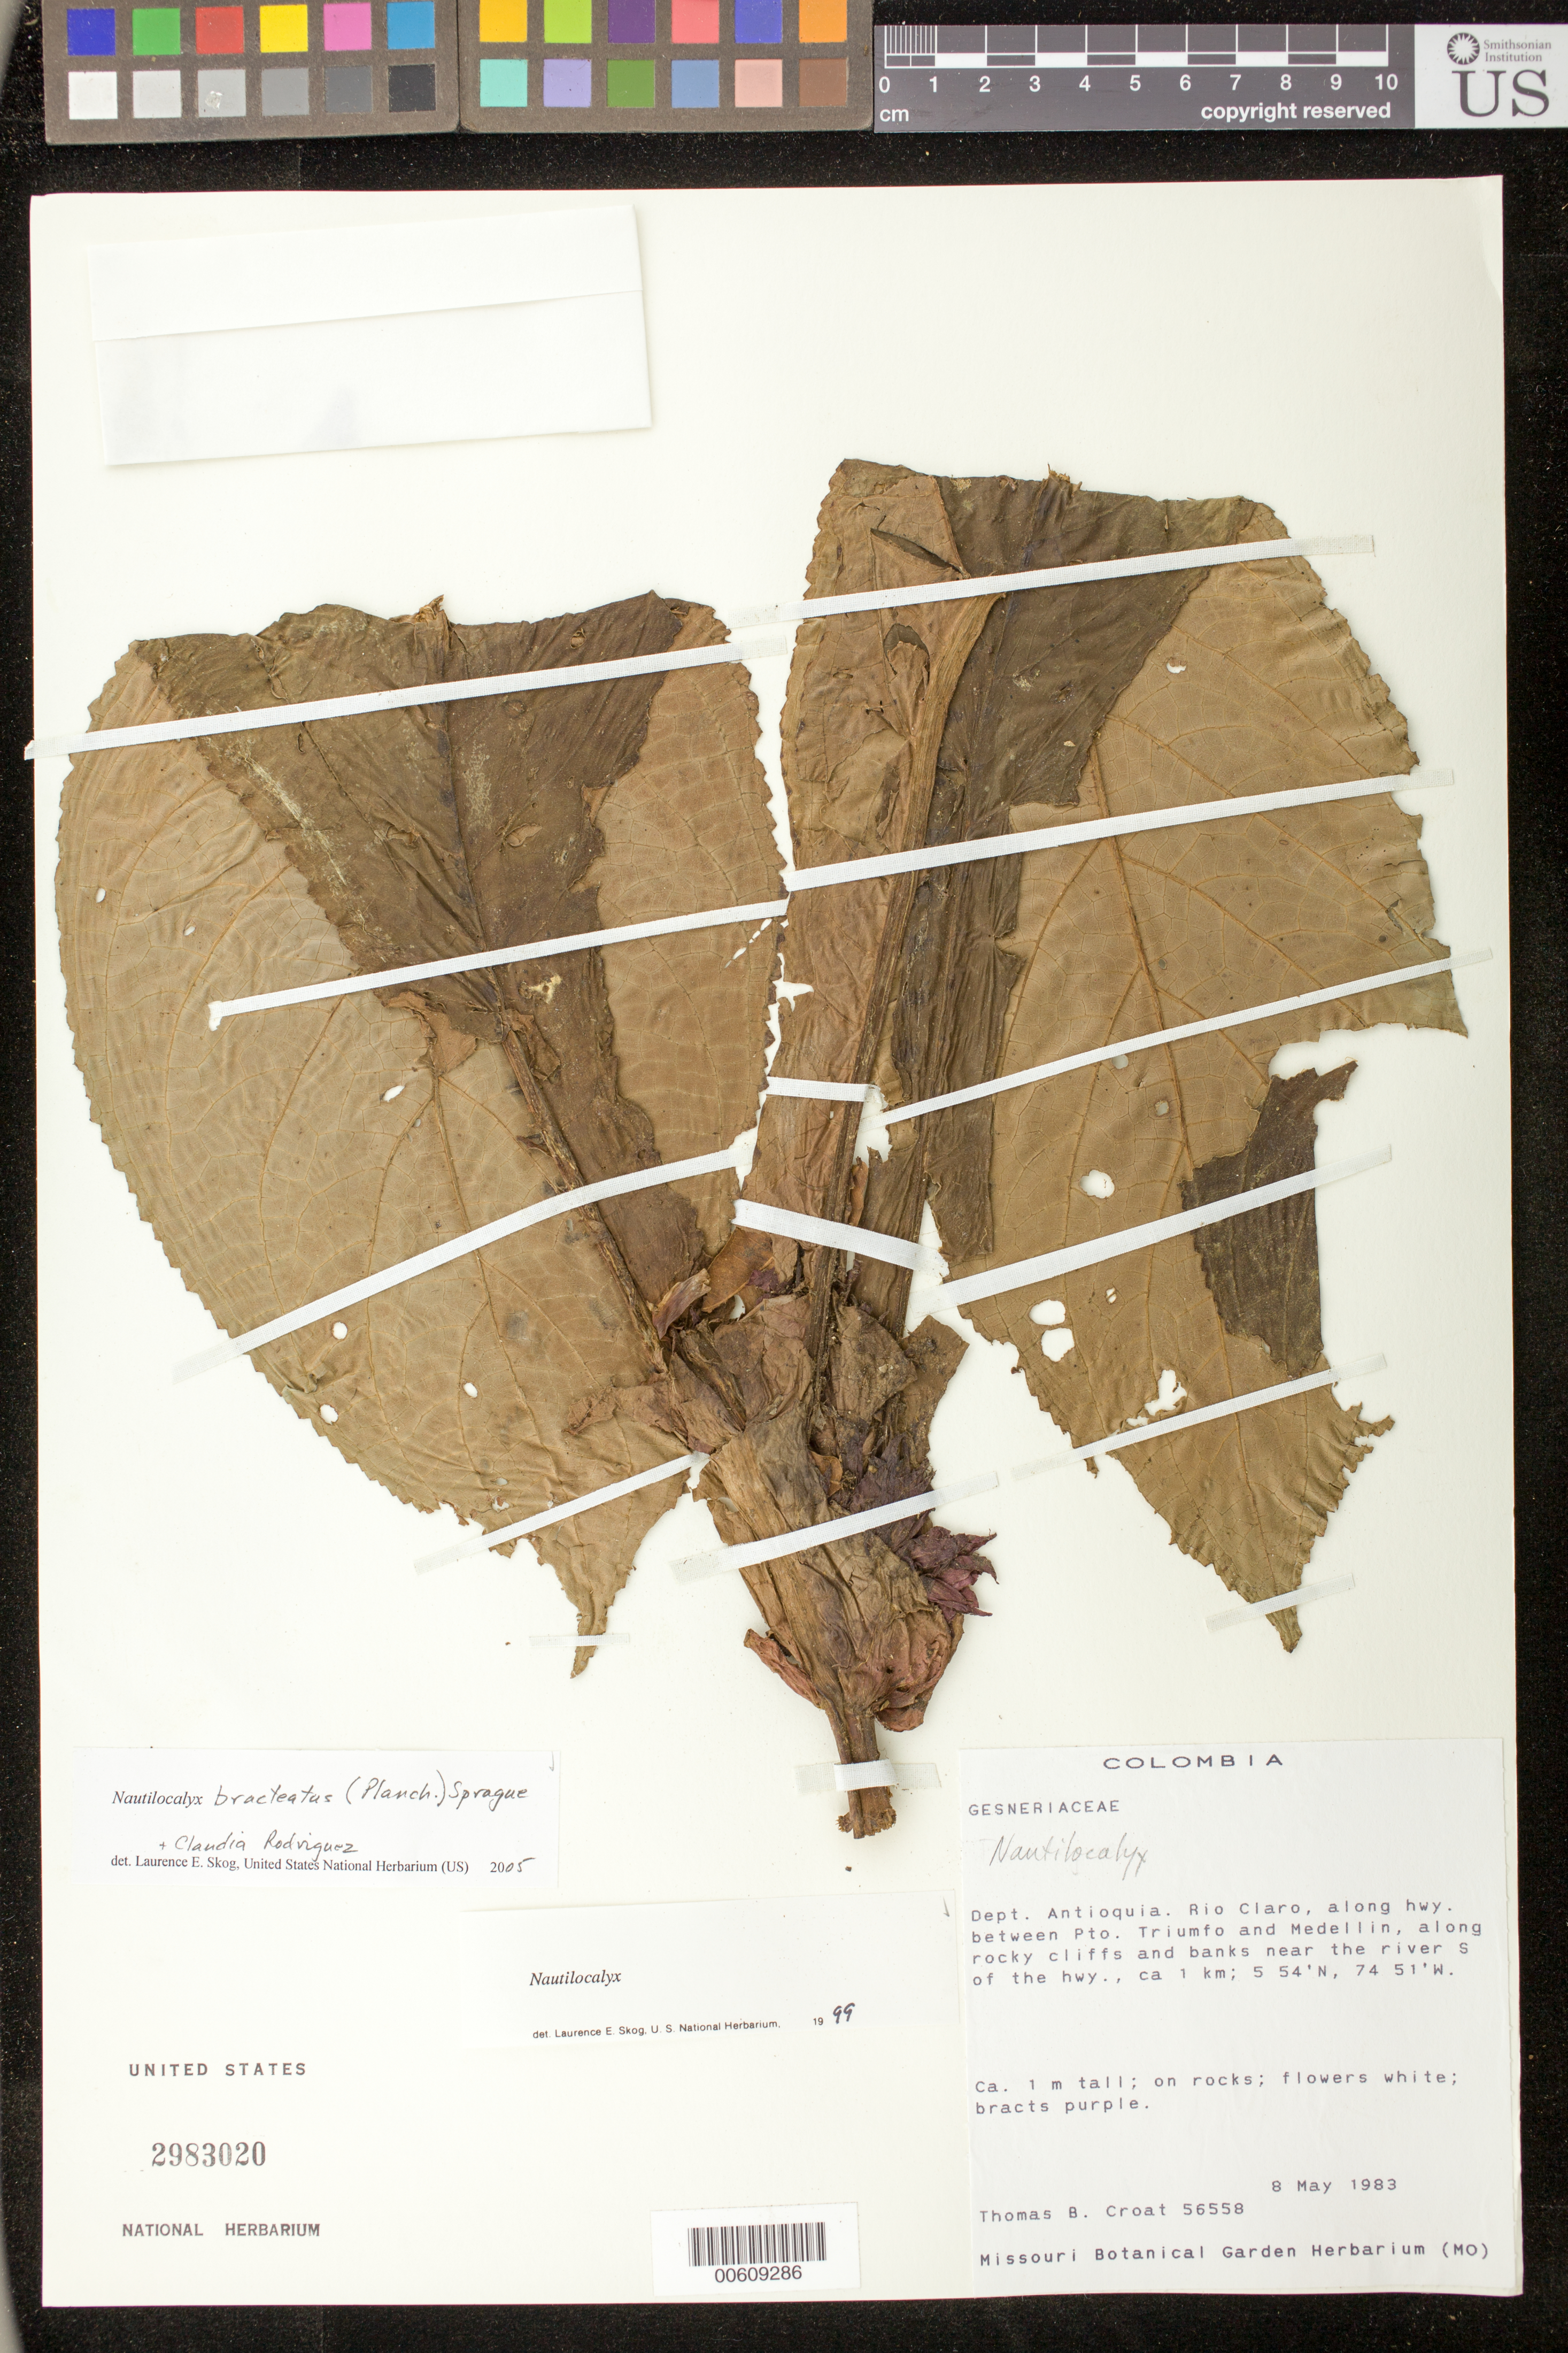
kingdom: Plantae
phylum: Tracheophyta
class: Magnoliopsida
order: Lamiales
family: Gesneriaceae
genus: Nautilocalyx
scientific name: Nautilocalyx bracteatus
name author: (Planch.) Sprague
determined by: Rodríguez-Flores, C. I.; Skog, L. E.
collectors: T. B. Croat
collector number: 56558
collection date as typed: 08 May 1983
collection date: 1983-05-08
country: Colombia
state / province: Antioquia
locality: Rio Claro, along hwy. between Pto. Triumfo and Medellin, S of the hwy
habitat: Along rocky cliffs and banks near the river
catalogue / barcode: US 2983020